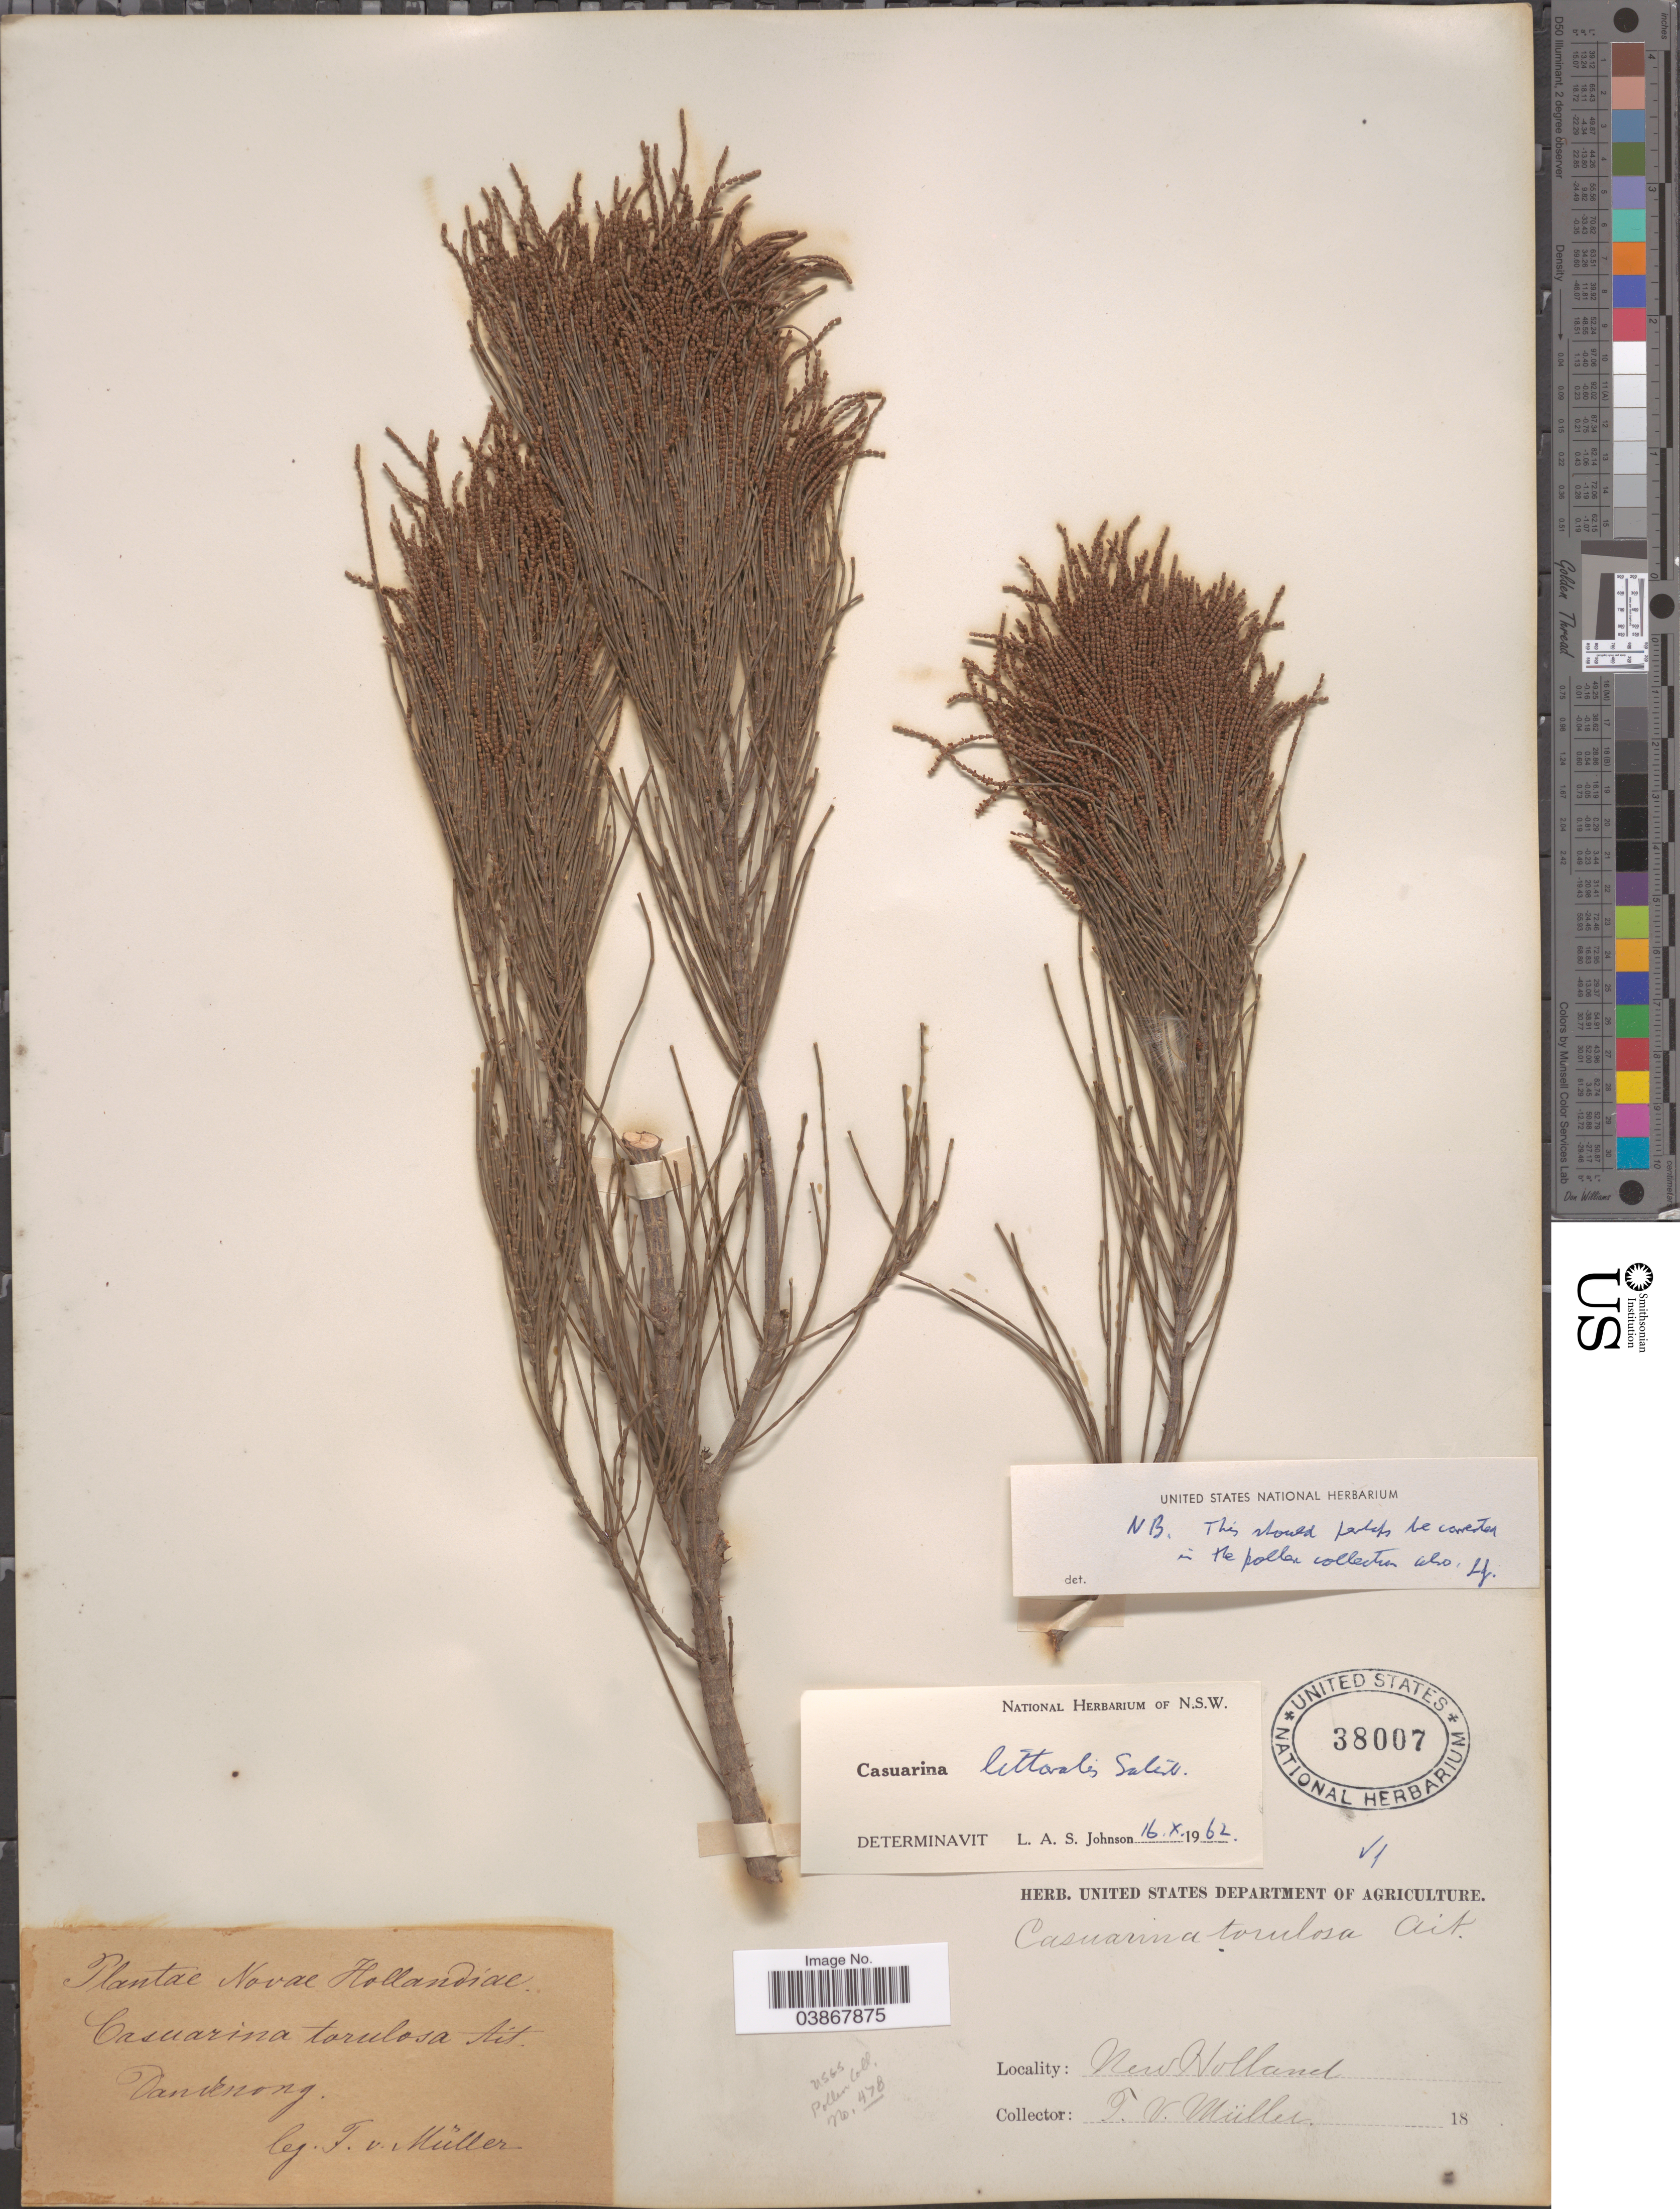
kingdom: Plantae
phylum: Tracheophyta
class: Magnoliopsida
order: Fagales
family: Casuarinaceae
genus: Casuarina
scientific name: Casuarina littoralis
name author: Salisb.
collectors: T. Müller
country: Australia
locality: Novae Hollandiae. Dandenong.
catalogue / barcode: US 38007